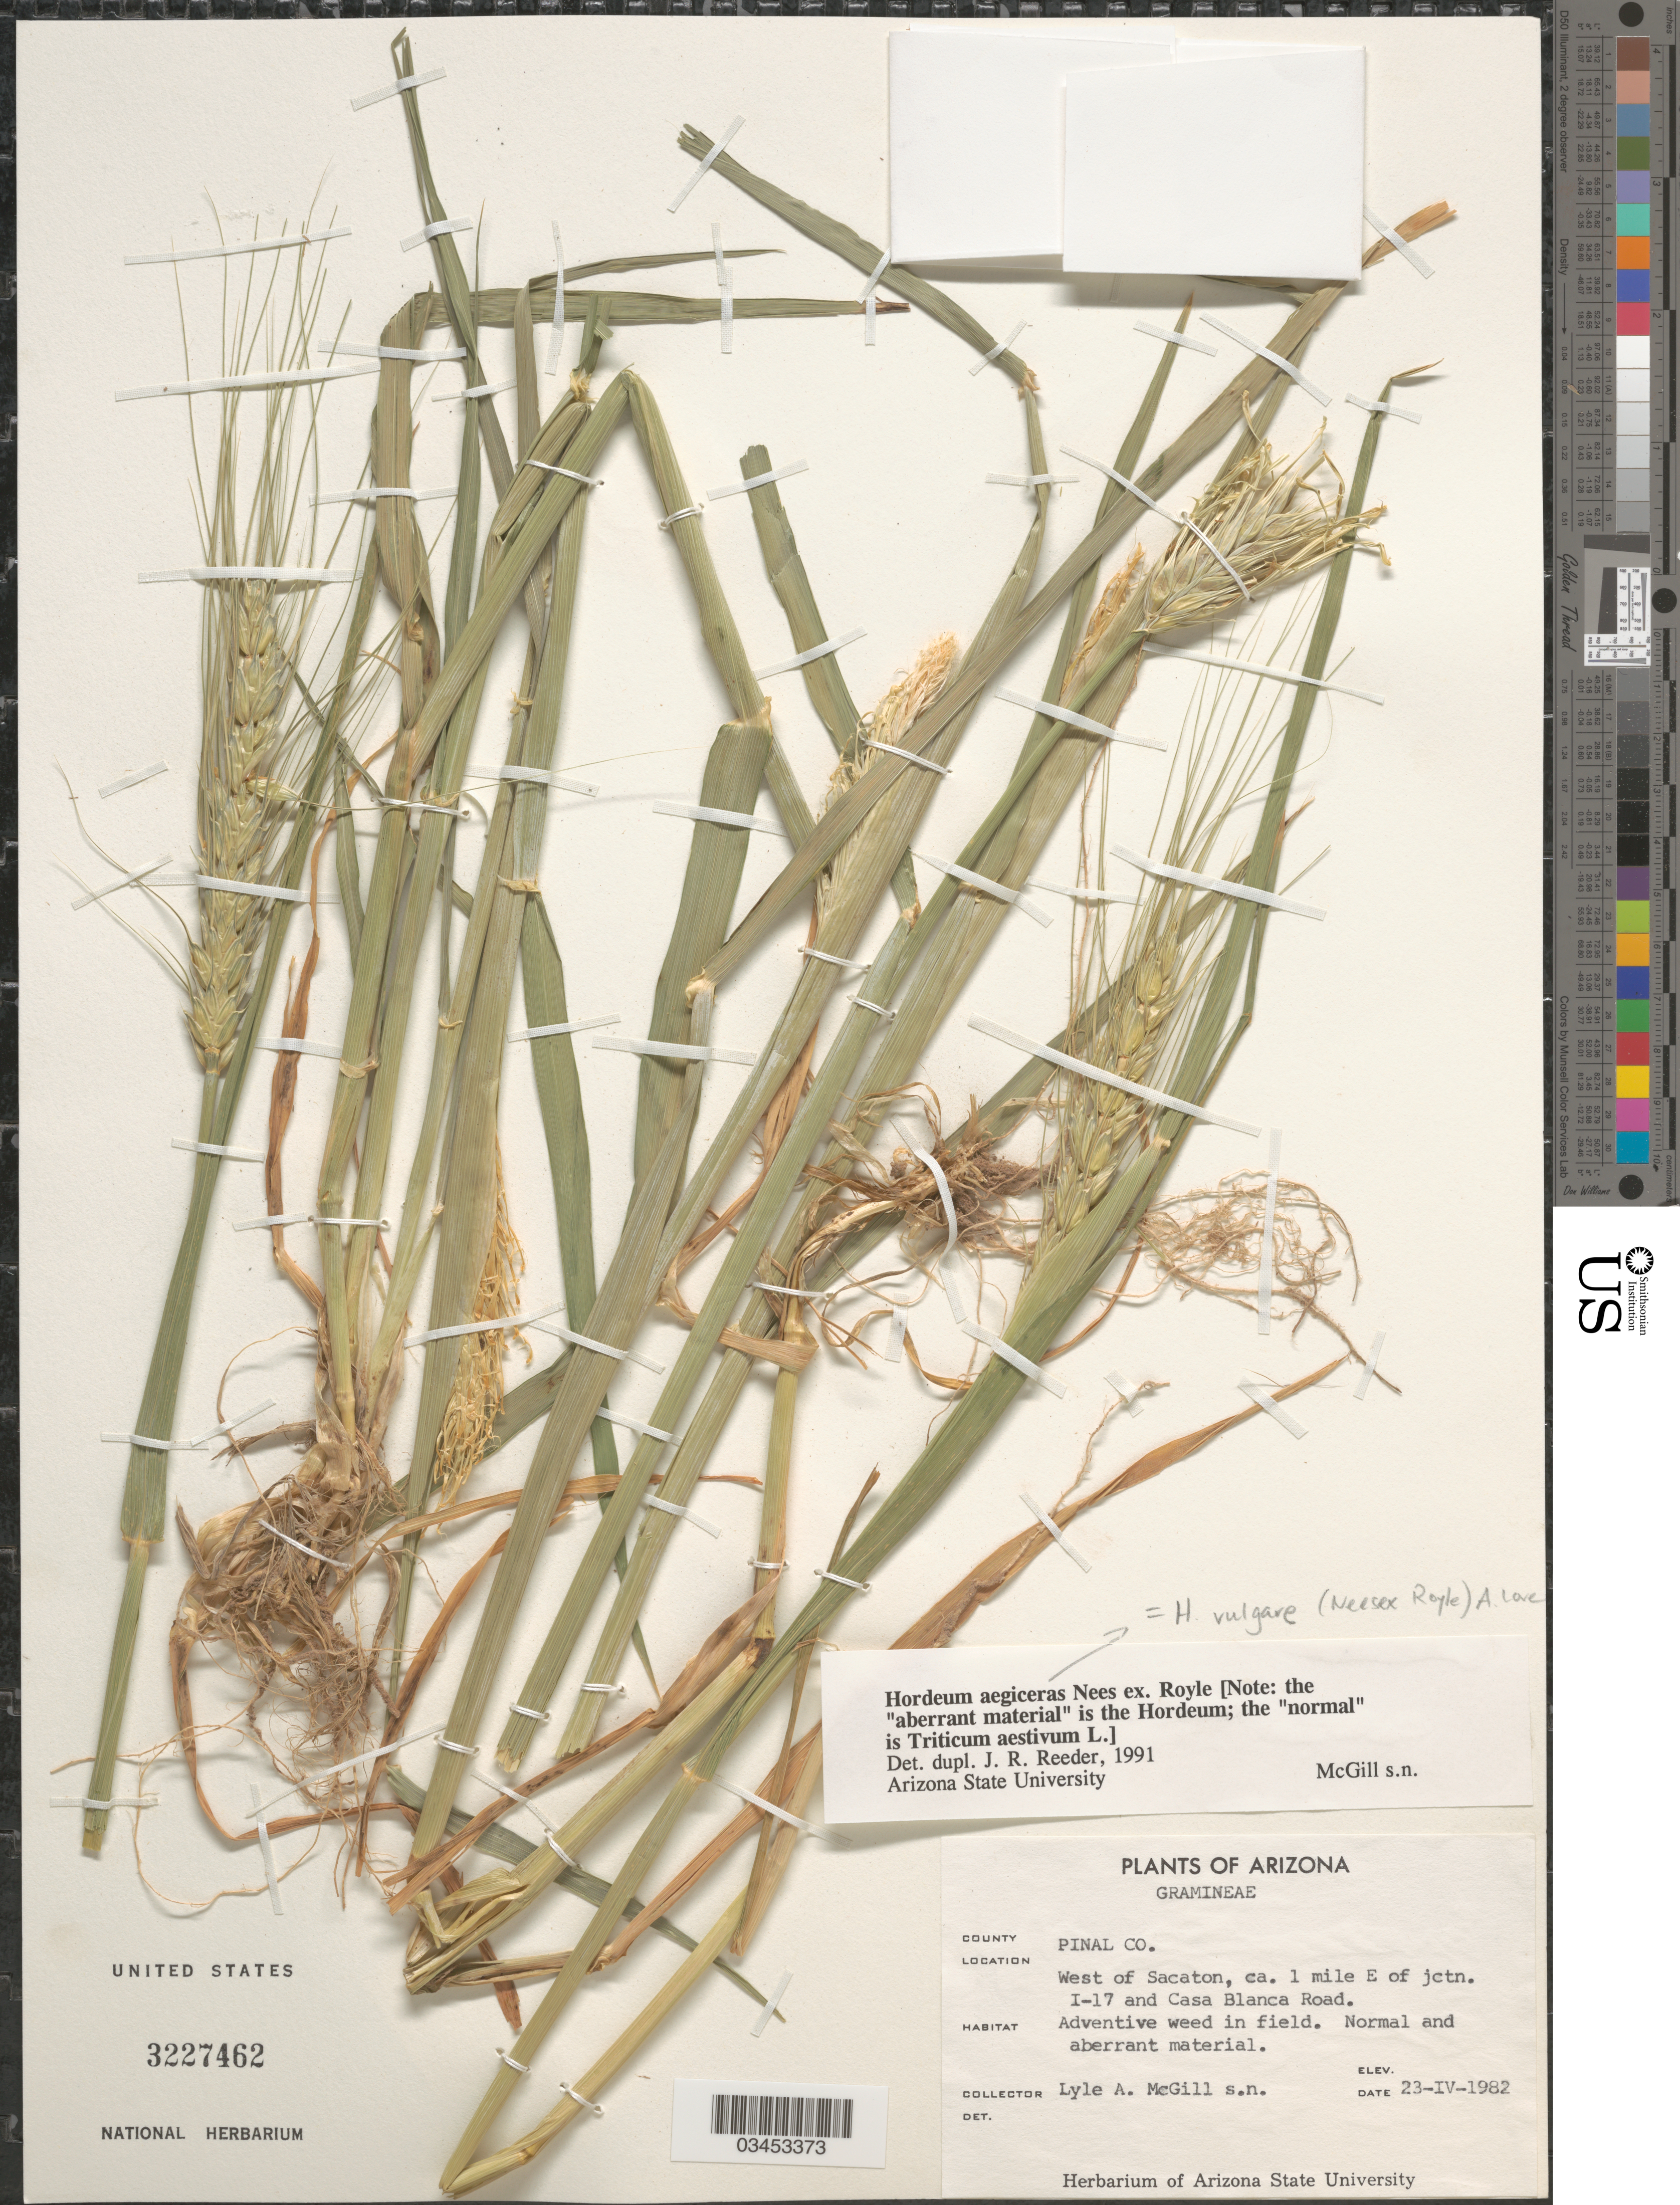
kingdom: Plantae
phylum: Tracheophyta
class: Liliopsida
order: Poales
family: Poaceae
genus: Hordeum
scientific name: Hordeum vulgare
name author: L.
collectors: L. McGill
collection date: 1982-04-23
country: United States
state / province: Arizona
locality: County Pinal Co. West of Sacaton, ca. 1 mile E of jctn. I-17 and Casa Blanca Road.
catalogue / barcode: US 3227462